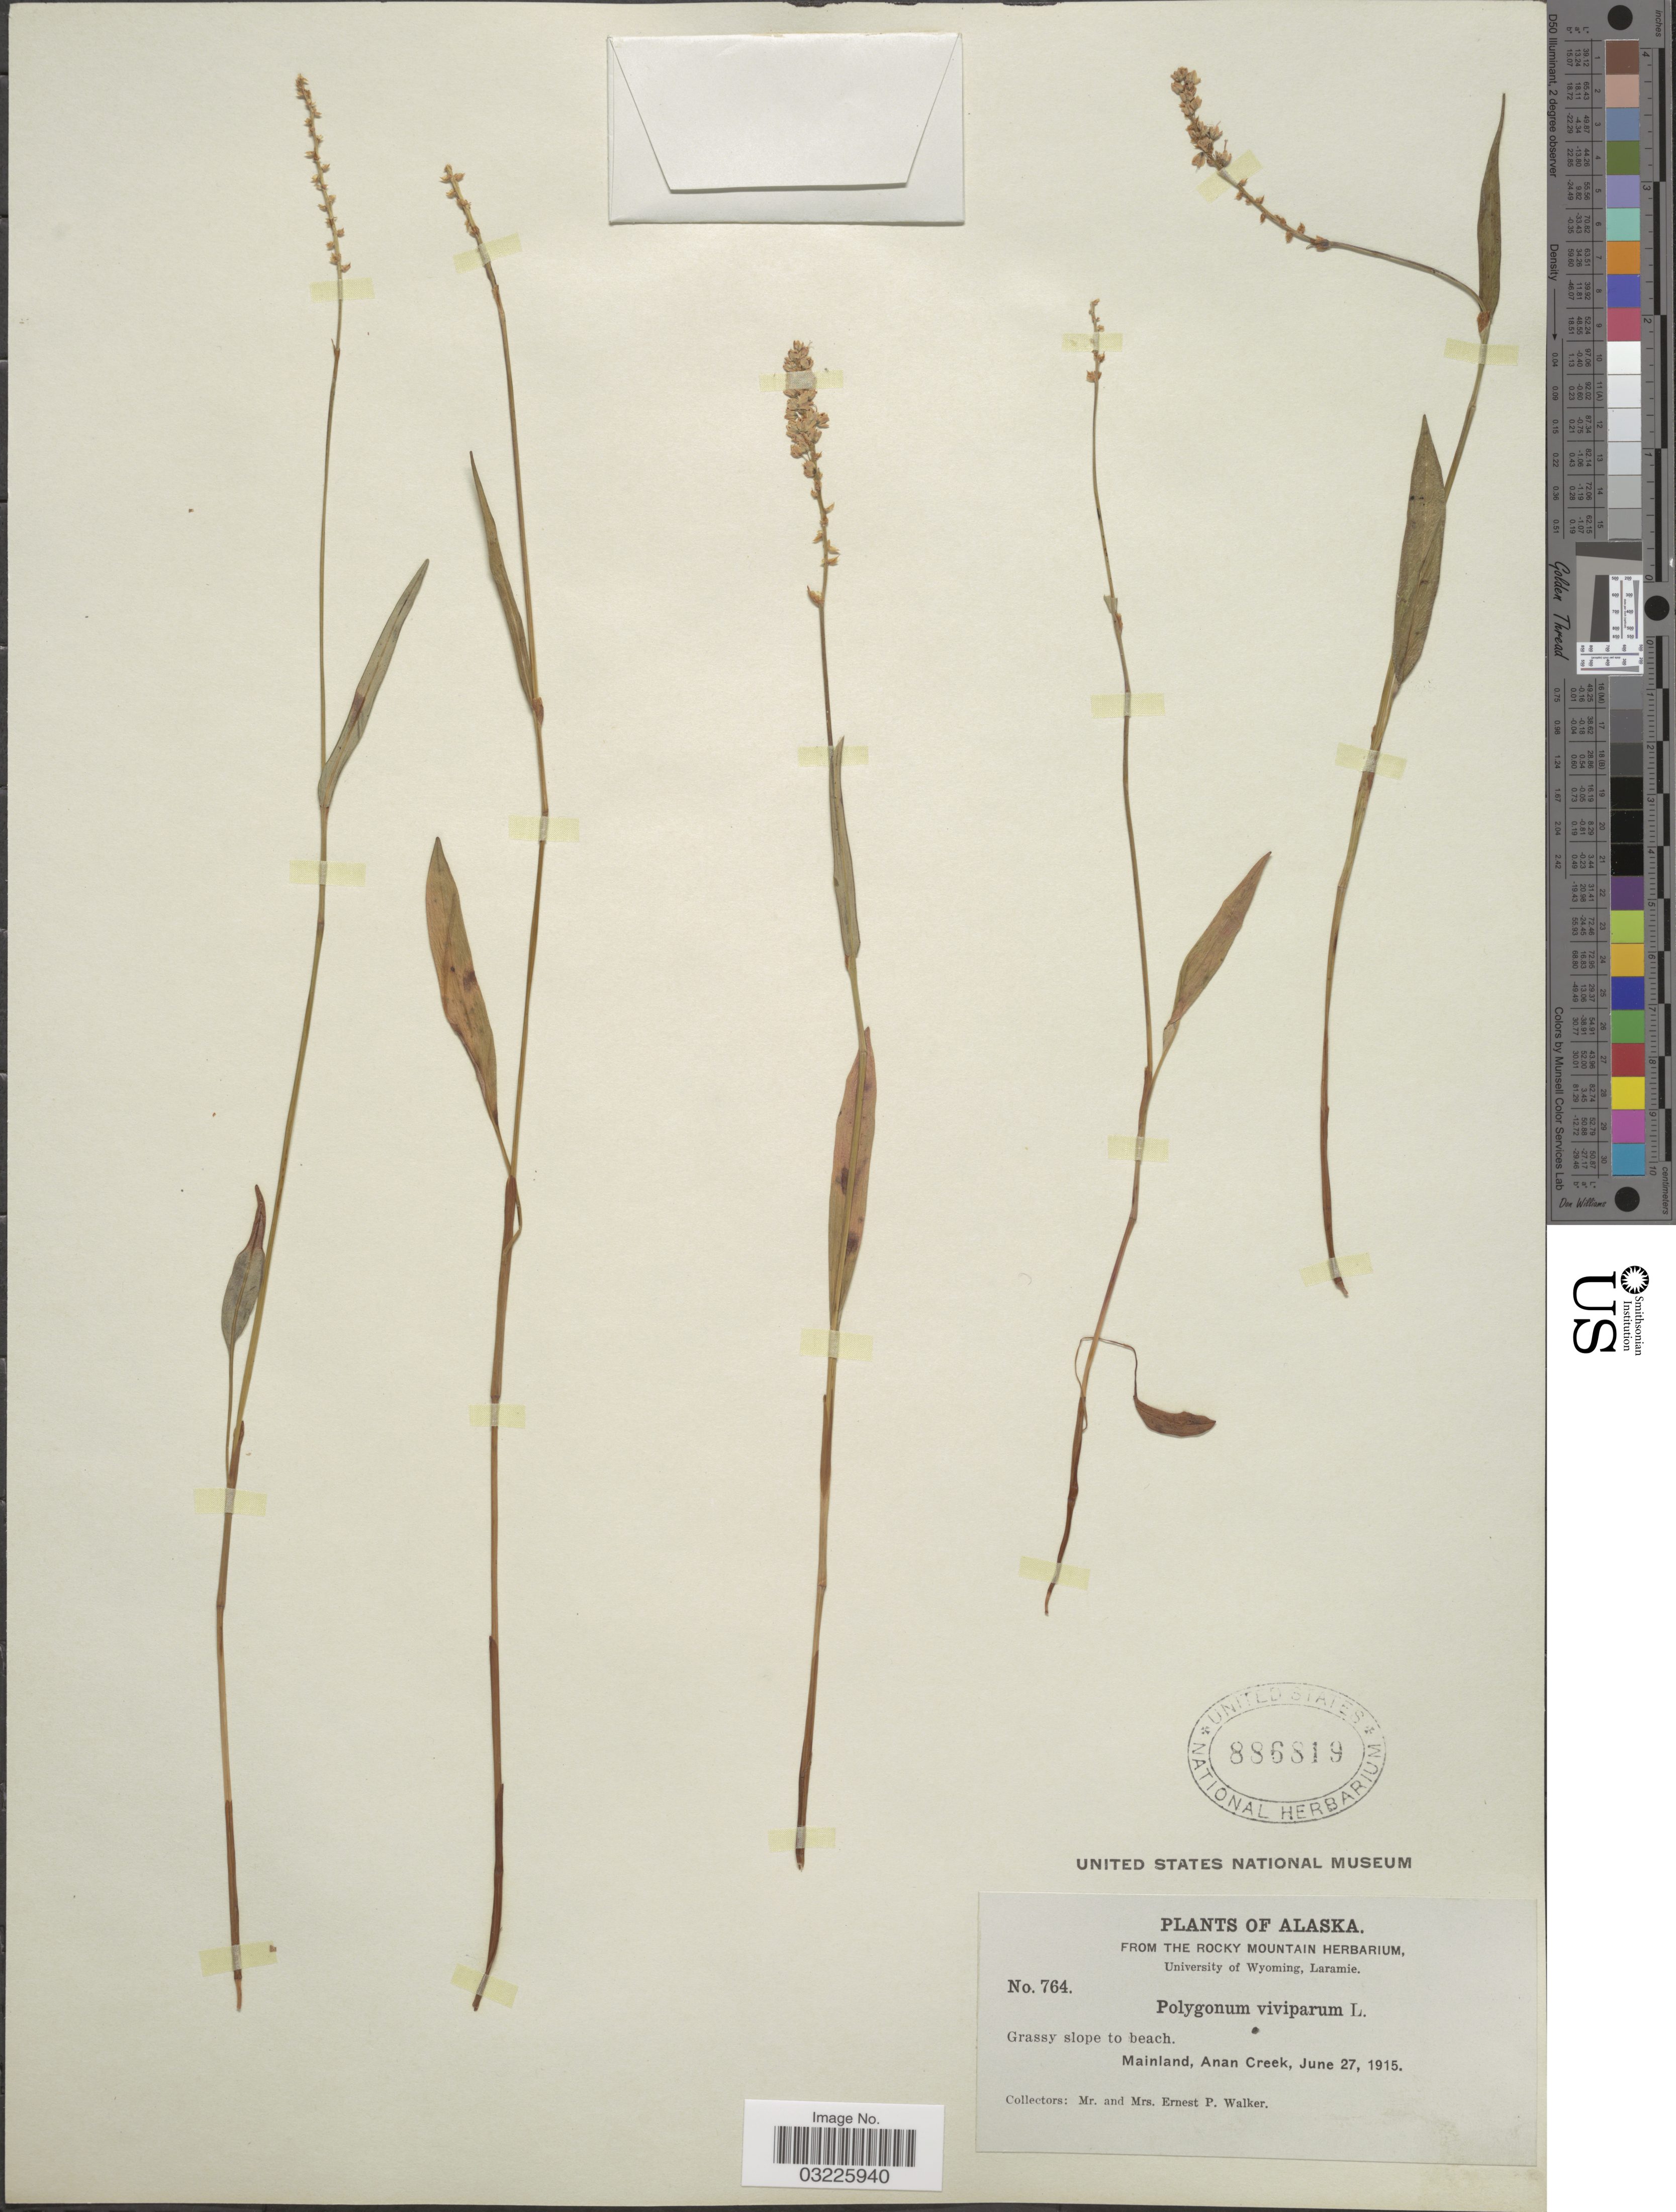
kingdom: Plantae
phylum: Tracheophyta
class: Magnoliopsida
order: Caryophyllales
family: Polygonaceae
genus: Bistorta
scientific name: Bistorta vivipara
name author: (L.) Delarbre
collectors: E. P. Walker & E. Walker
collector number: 764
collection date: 1915-06-27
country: United States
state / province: Alaska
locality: Mainland, Anan Creek.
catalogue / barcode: US 886819